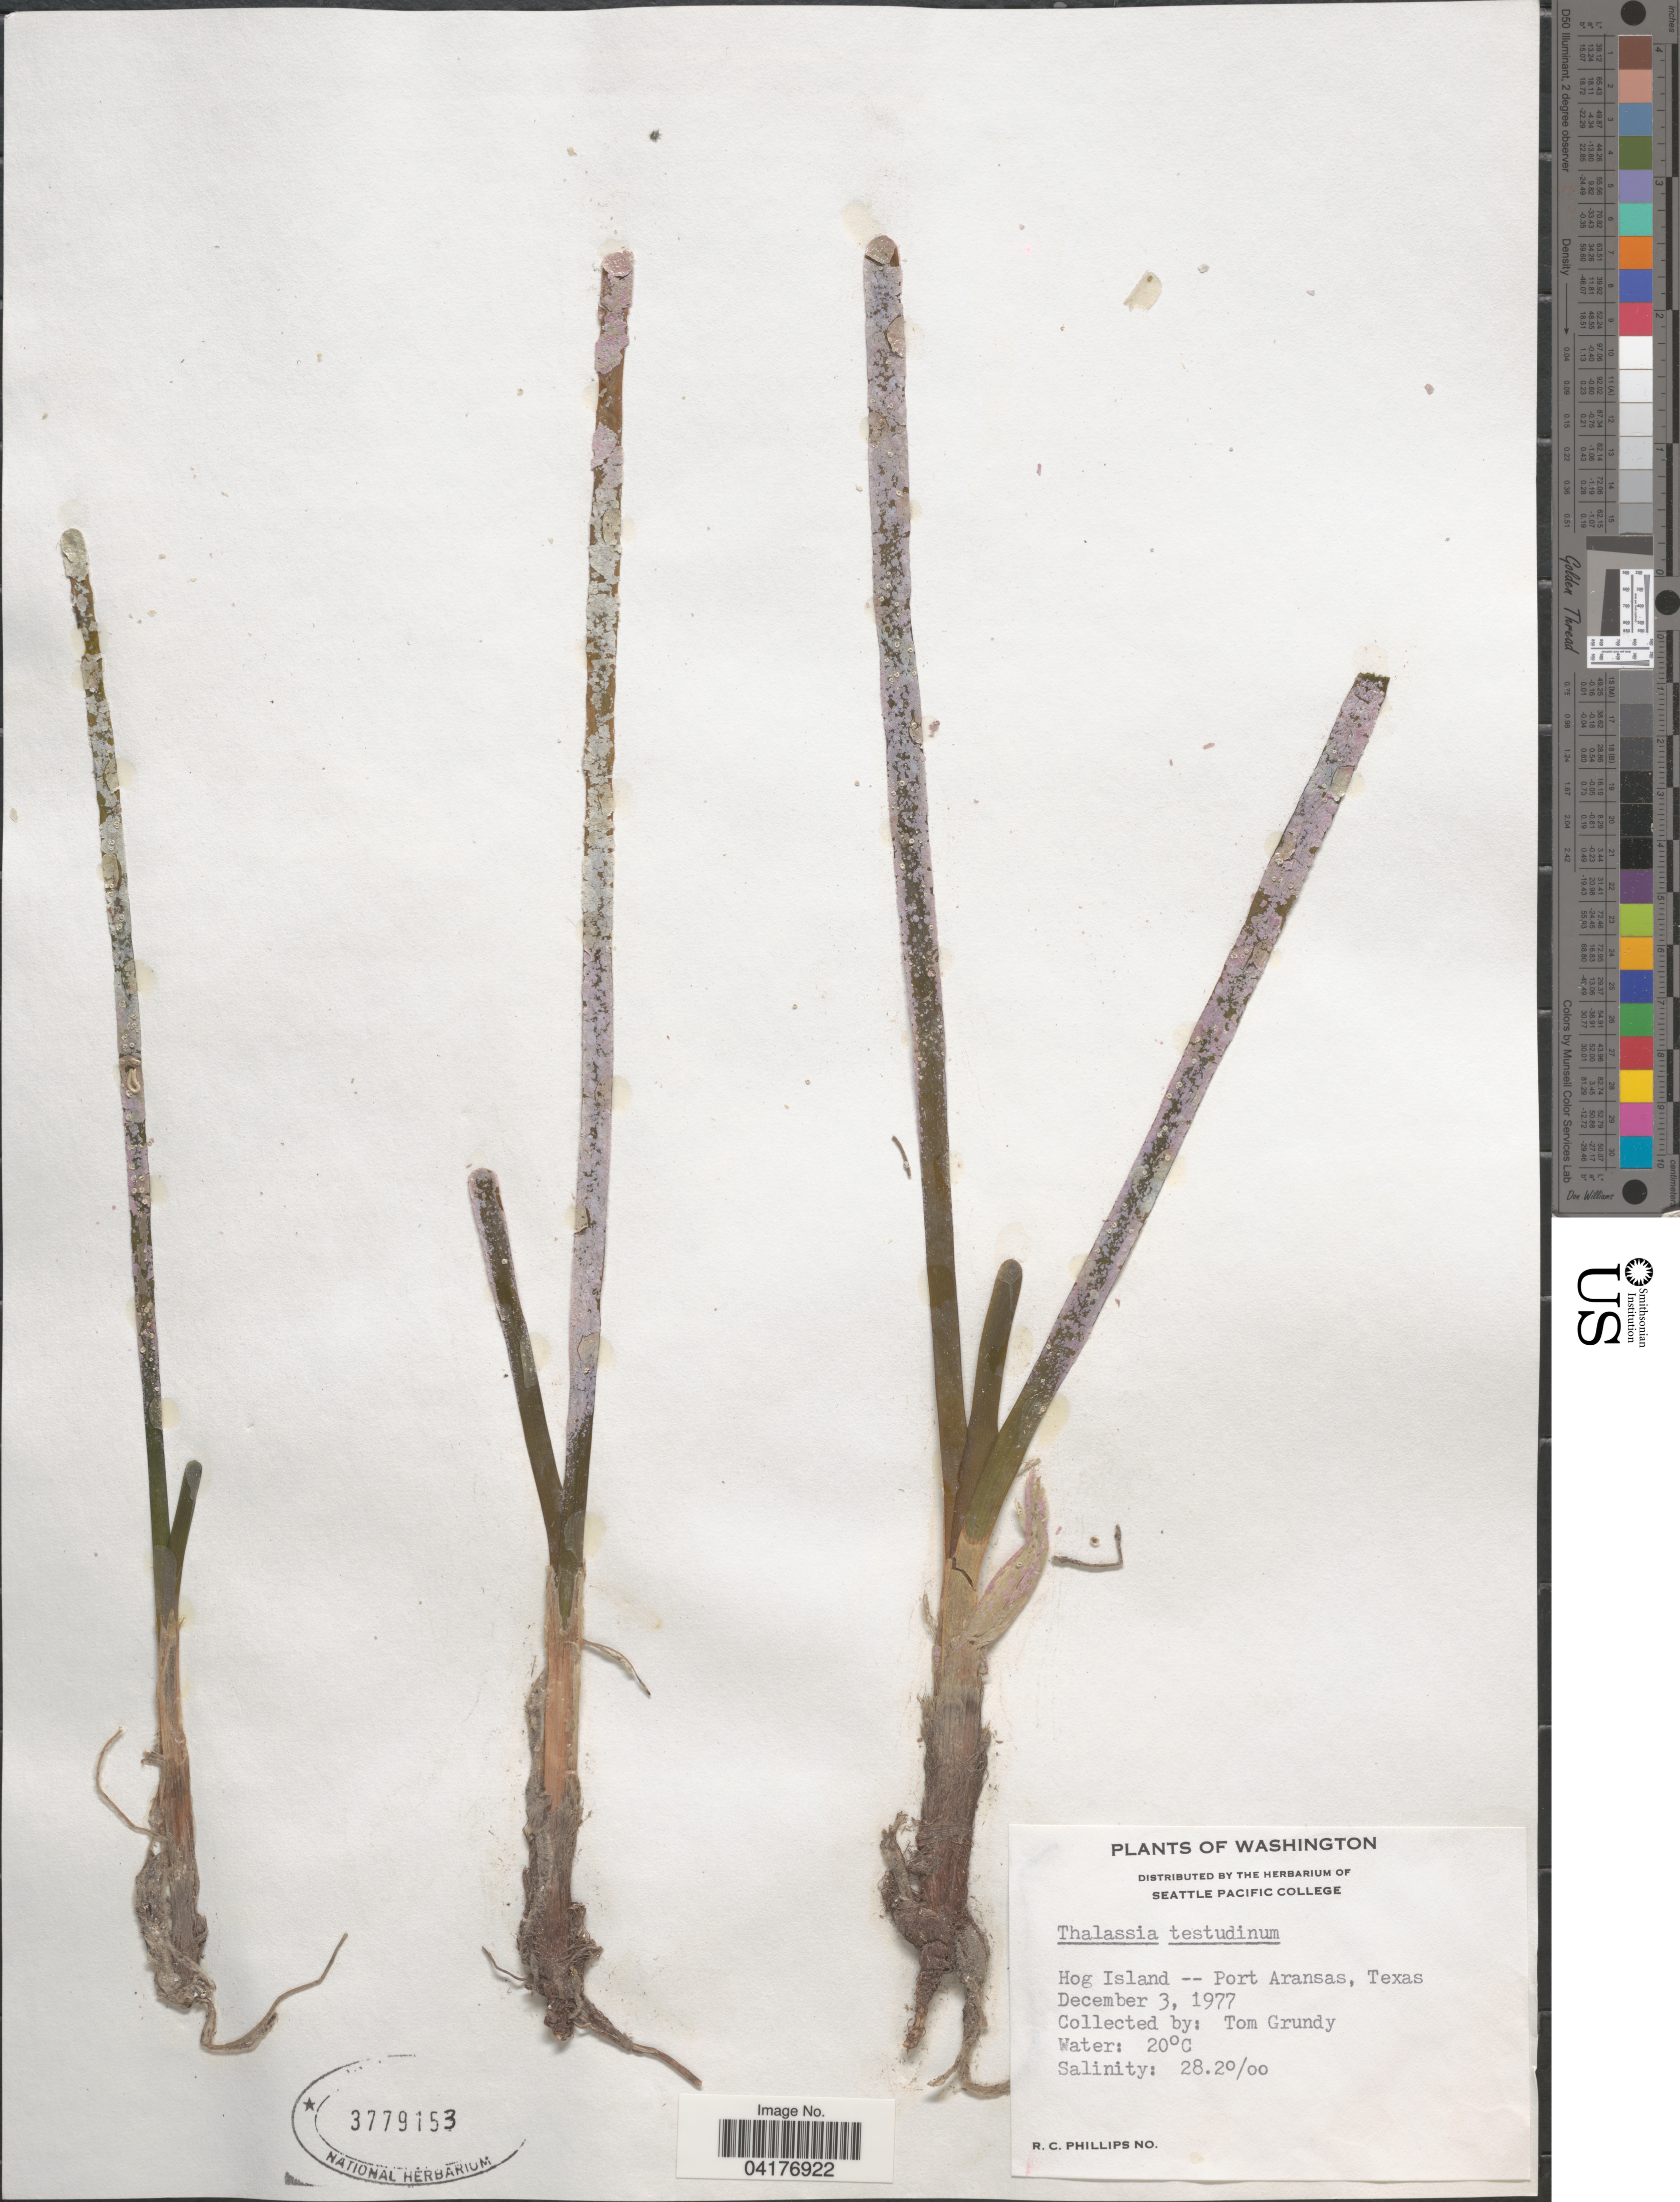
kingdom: Plantae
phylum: Tracheophyta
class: Liliopsida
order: Alismatales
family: Hydrocharitaceae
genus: Thalassia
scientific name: Thalassia testudinum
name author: Banks & Sol. ex K.D. Koenig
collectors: T. Grundy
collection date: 1977-12-03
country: United States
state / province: Texas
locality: Hog Island -- Port Aransas.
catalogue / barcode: US 3779153